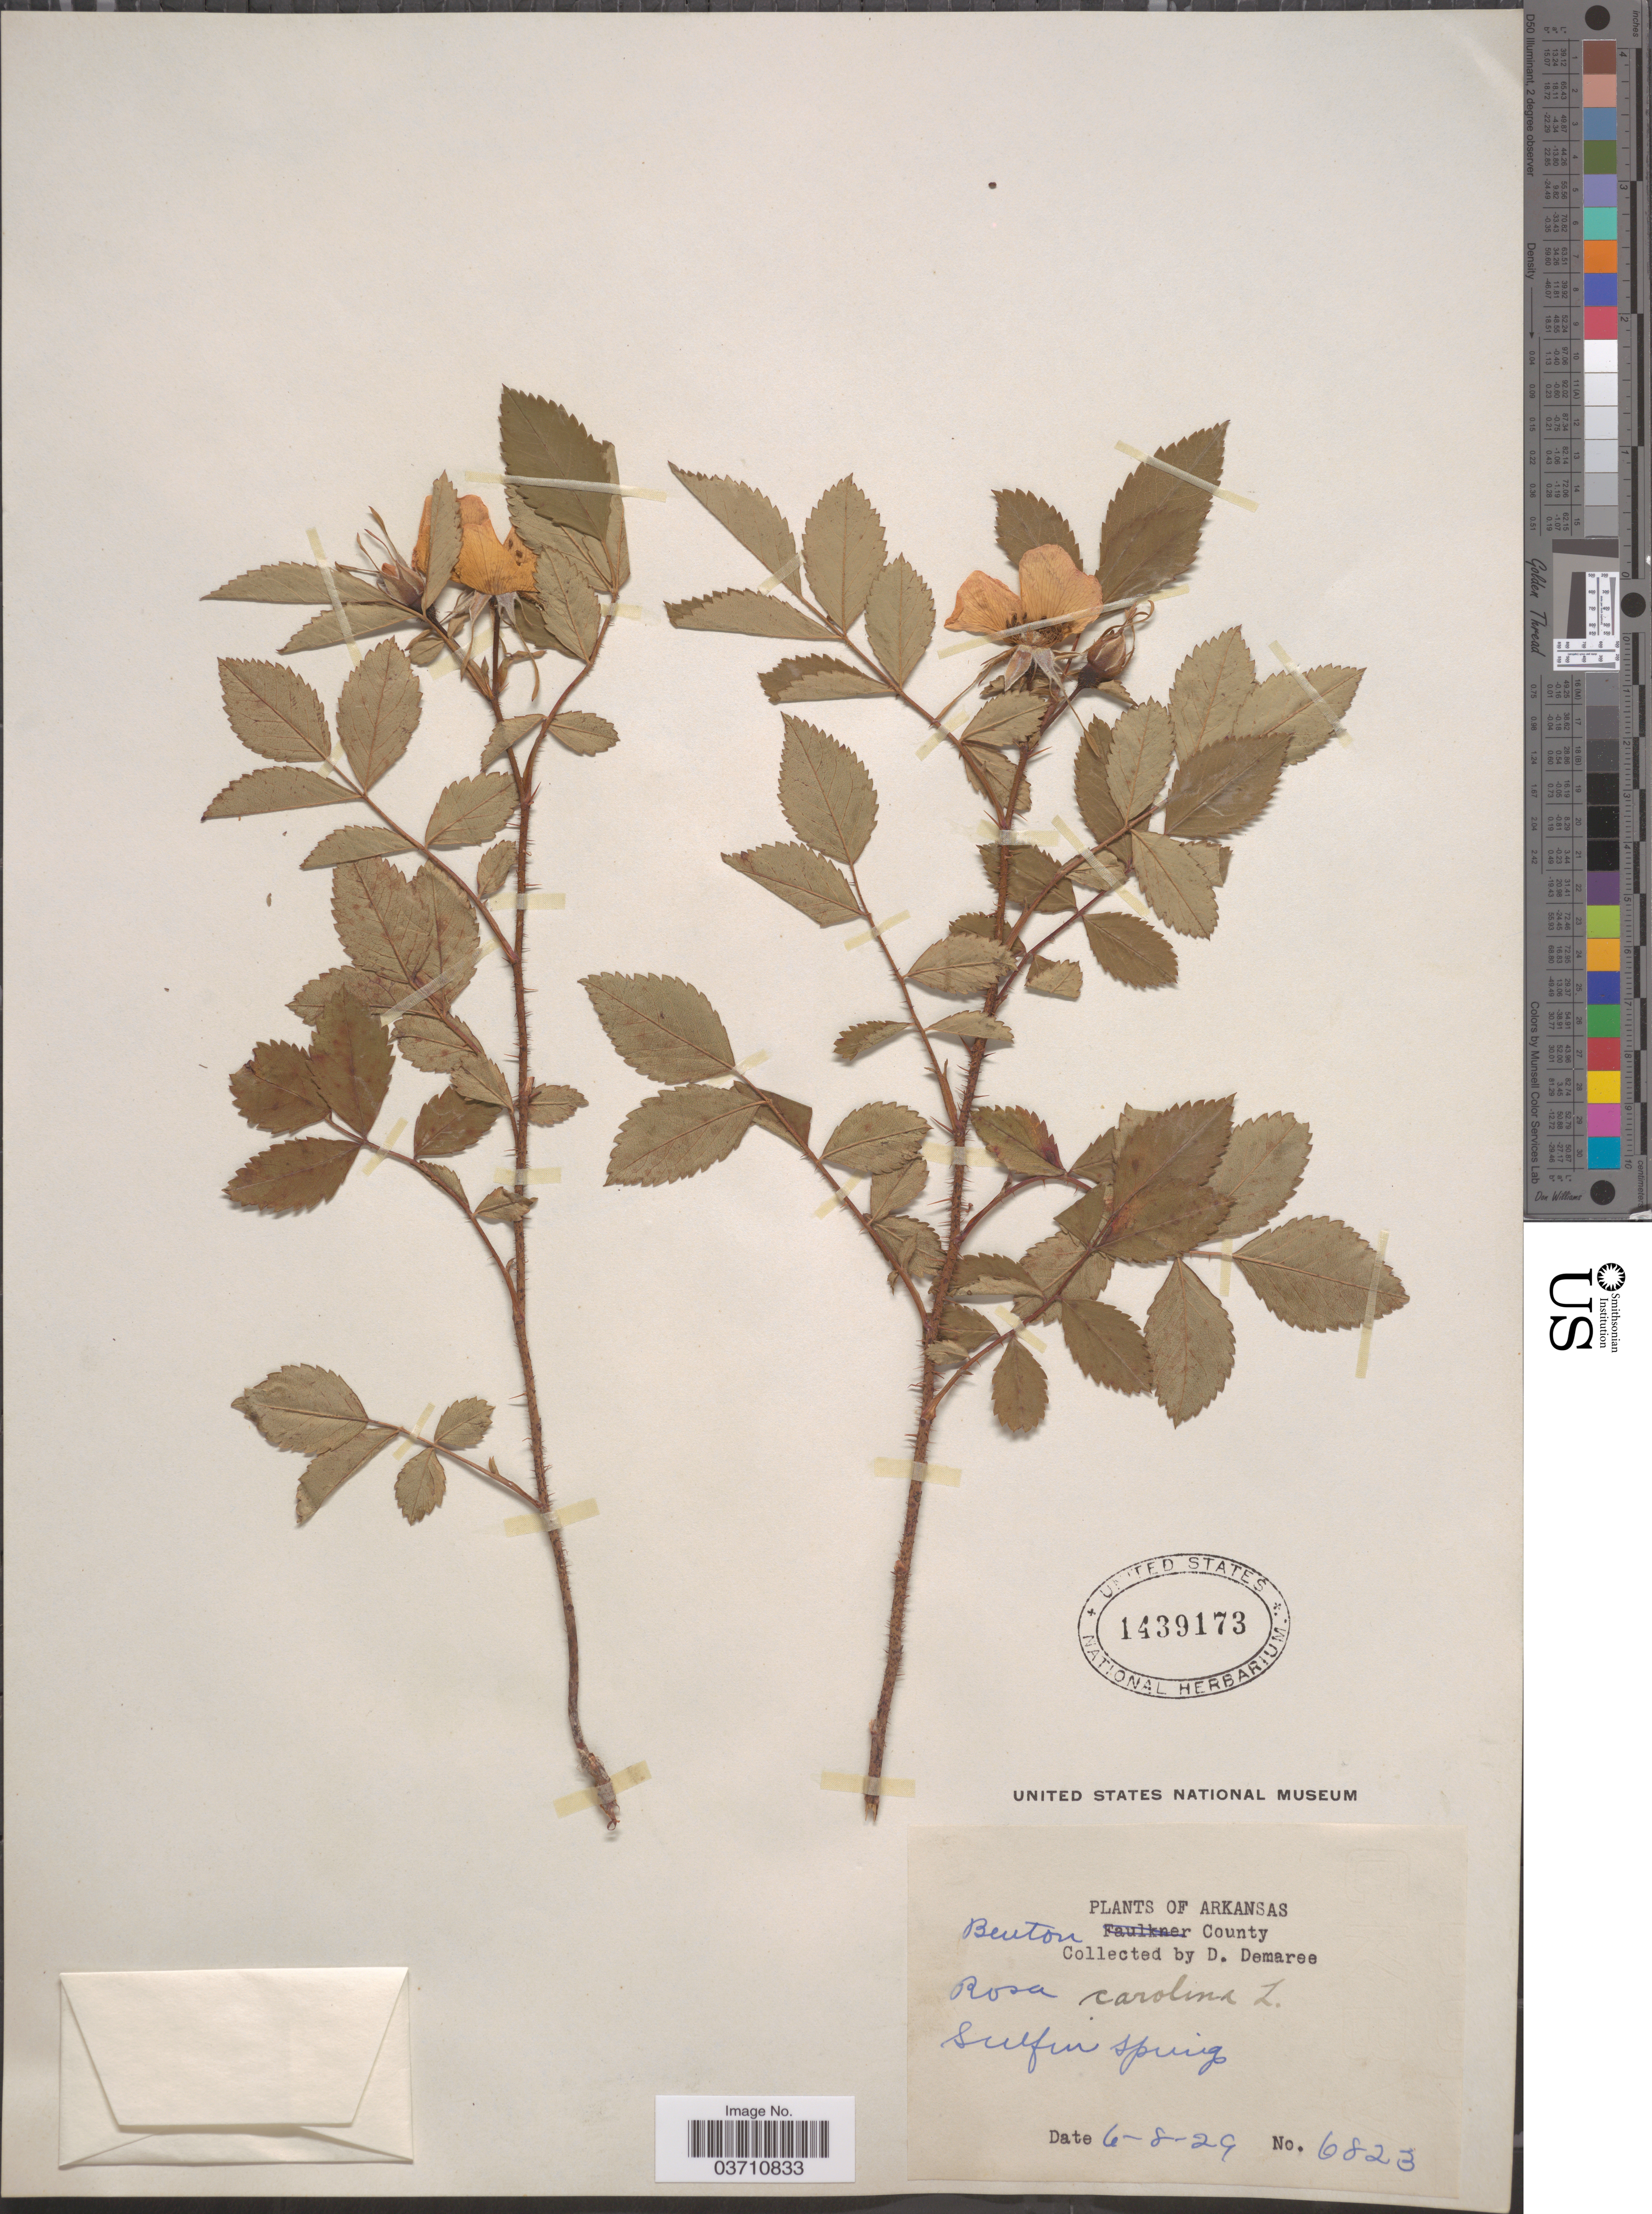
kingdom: Plantae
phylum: Tracheophyta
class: Magnoliopsida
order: Rosales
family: Rosaceae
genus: Rosa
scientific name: Rosa carolina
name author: L.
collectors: D. Demaree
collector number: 6823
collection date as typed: Transcribed d/m/y: 8/6/29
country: United States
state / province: Arkansas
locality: Benton County. Sulfin spring.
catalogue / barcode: US 1439173